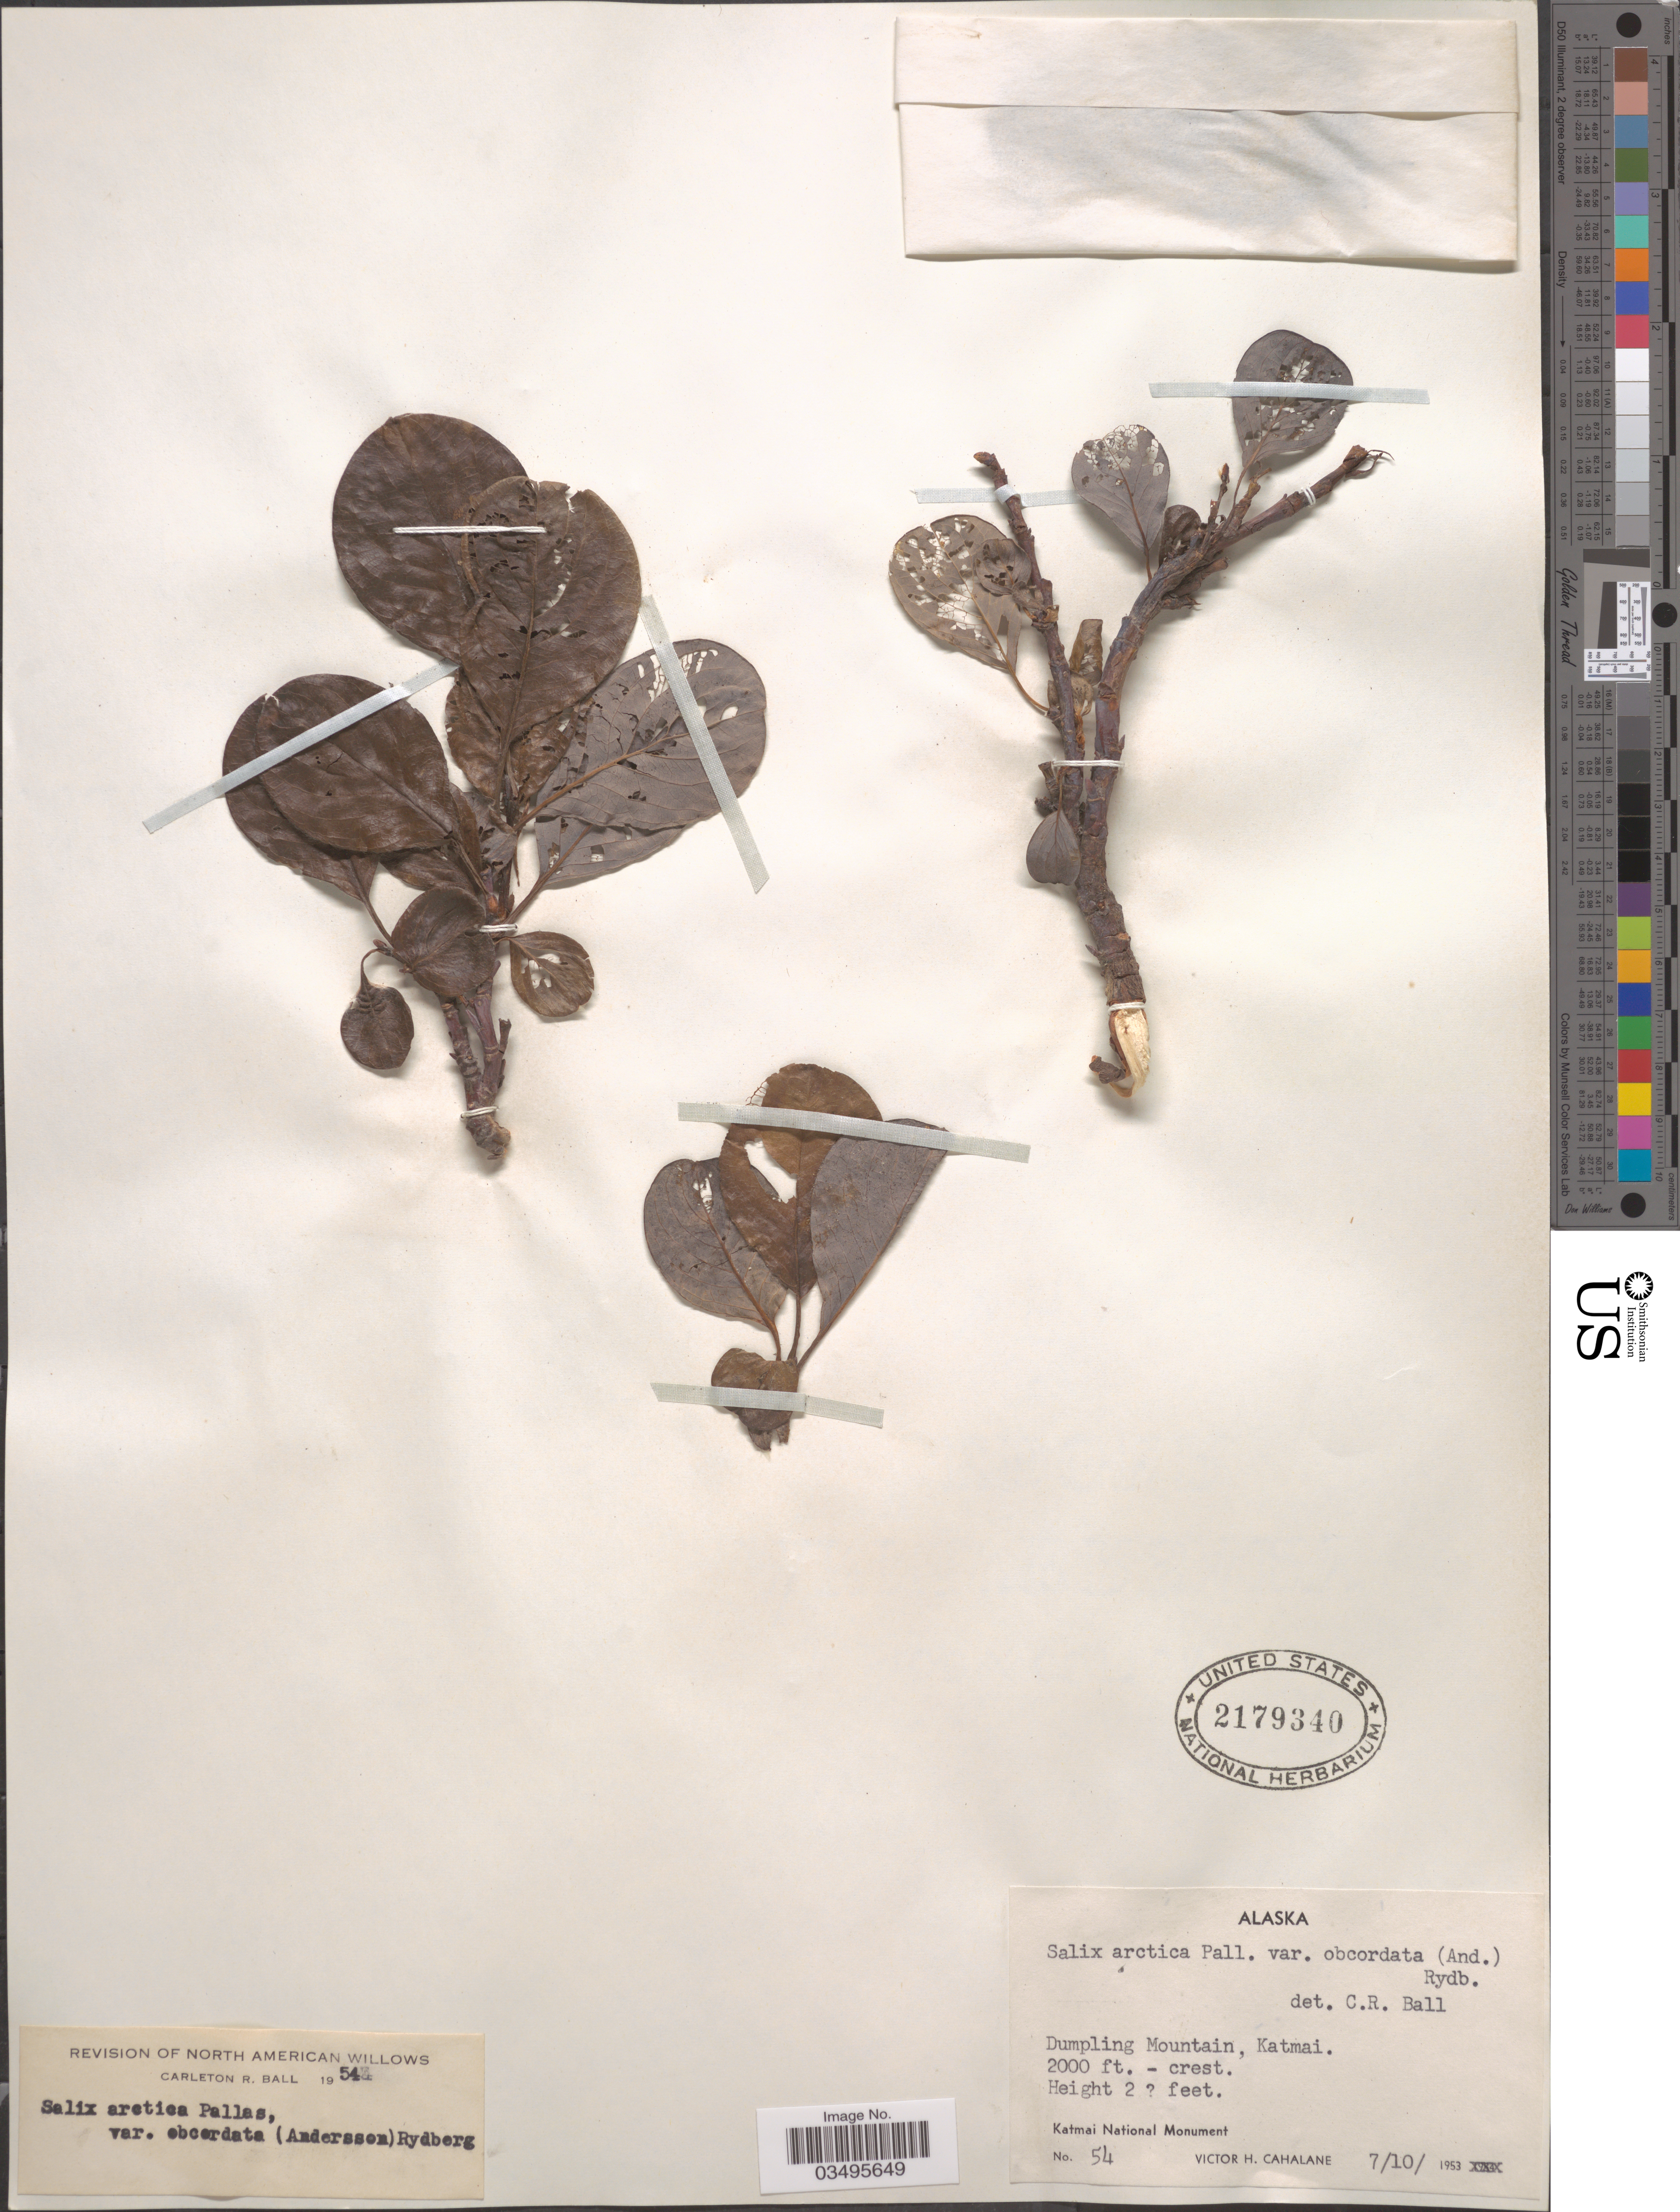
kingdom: Plantae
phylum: Tracheophyta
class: Magnoliopsida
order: Malpighiales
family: Salicaceae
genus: Salix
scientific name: Salix arctica var. obcordata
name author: (Andersson) Rydb.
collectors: V. Cahalane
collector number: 54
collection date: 1953-07-10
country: United States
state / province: Alaska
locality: Dumpling Mountain, Katmai. Katmai National Monument.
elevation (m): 610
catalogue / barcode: US 2179340